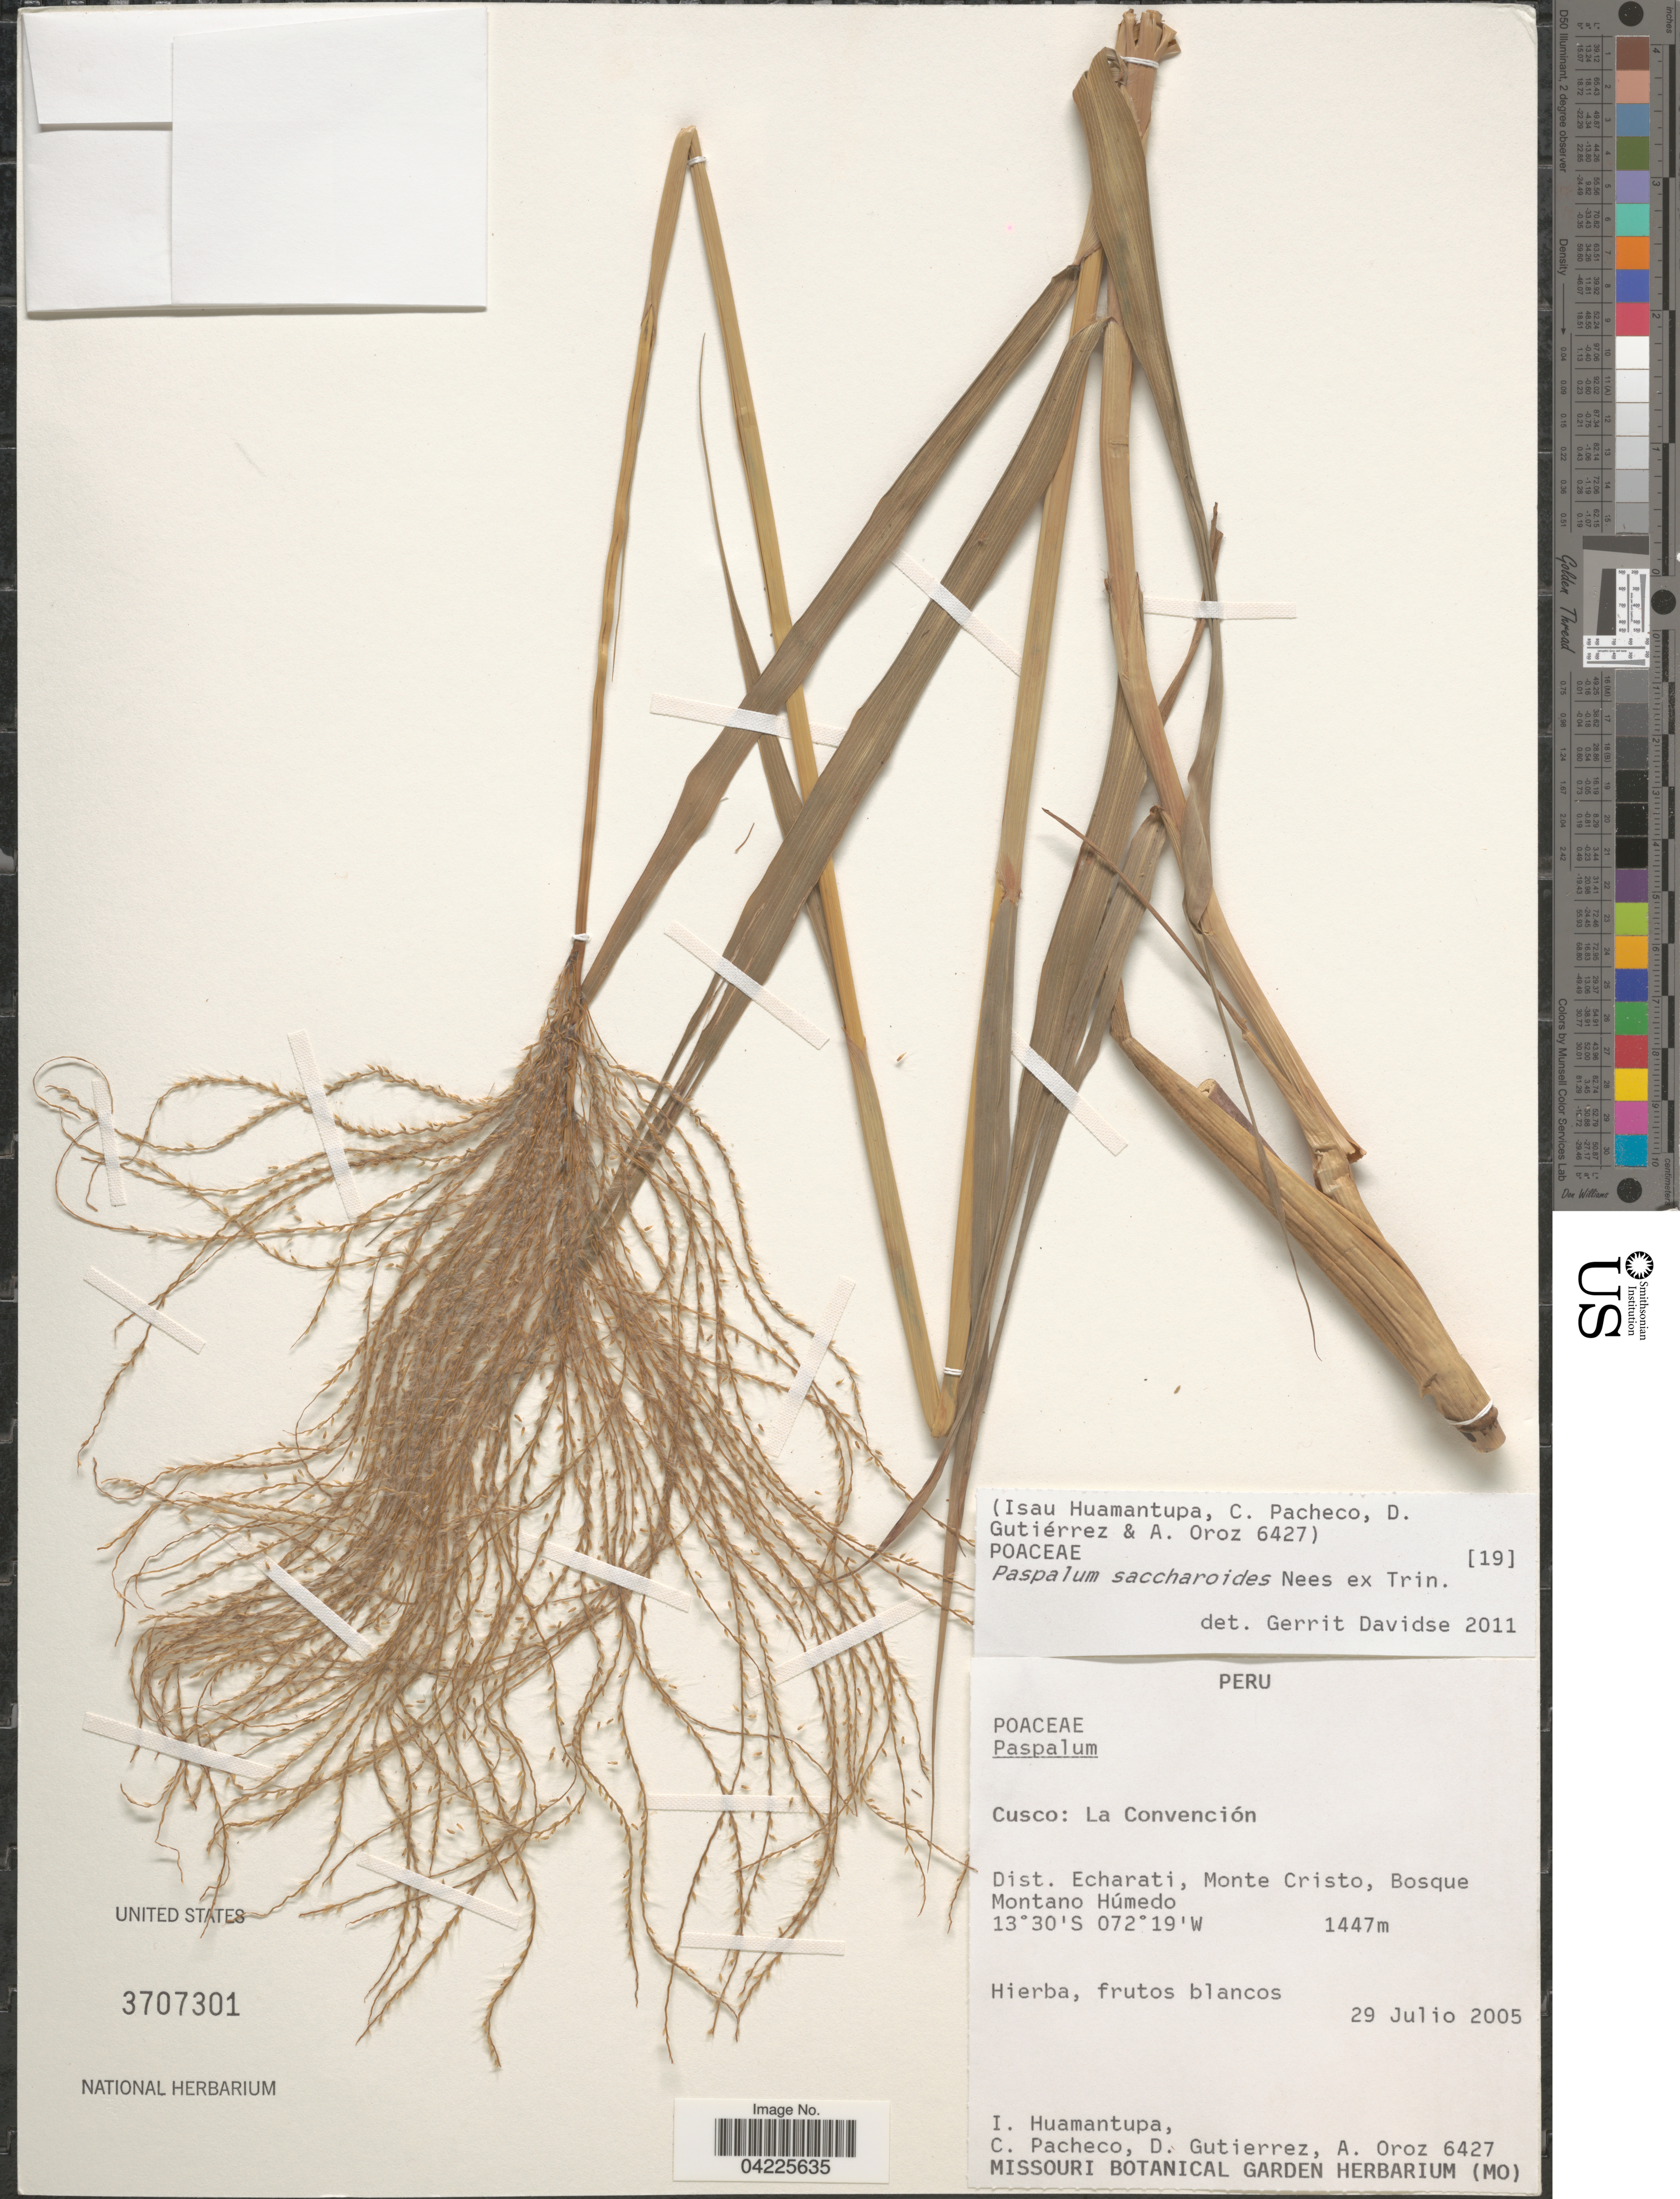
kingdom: Plantae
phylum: Tracheophyta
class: Liliopsida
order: Poales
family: Poaceae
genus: Paspalum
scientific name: Paspalum saccharoides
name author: Nees ex Trin.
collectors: I. Huamantupa, C. Pacheco, D. G. Gutiérrez & A. Oroz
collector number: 6427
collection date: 2005-07-29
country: Peru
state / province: Cusco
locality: La Convención. Dist. Echarati, Monte Cristo, Bosque Montano Húmedo.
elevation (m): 1447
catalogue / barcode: US 3707301